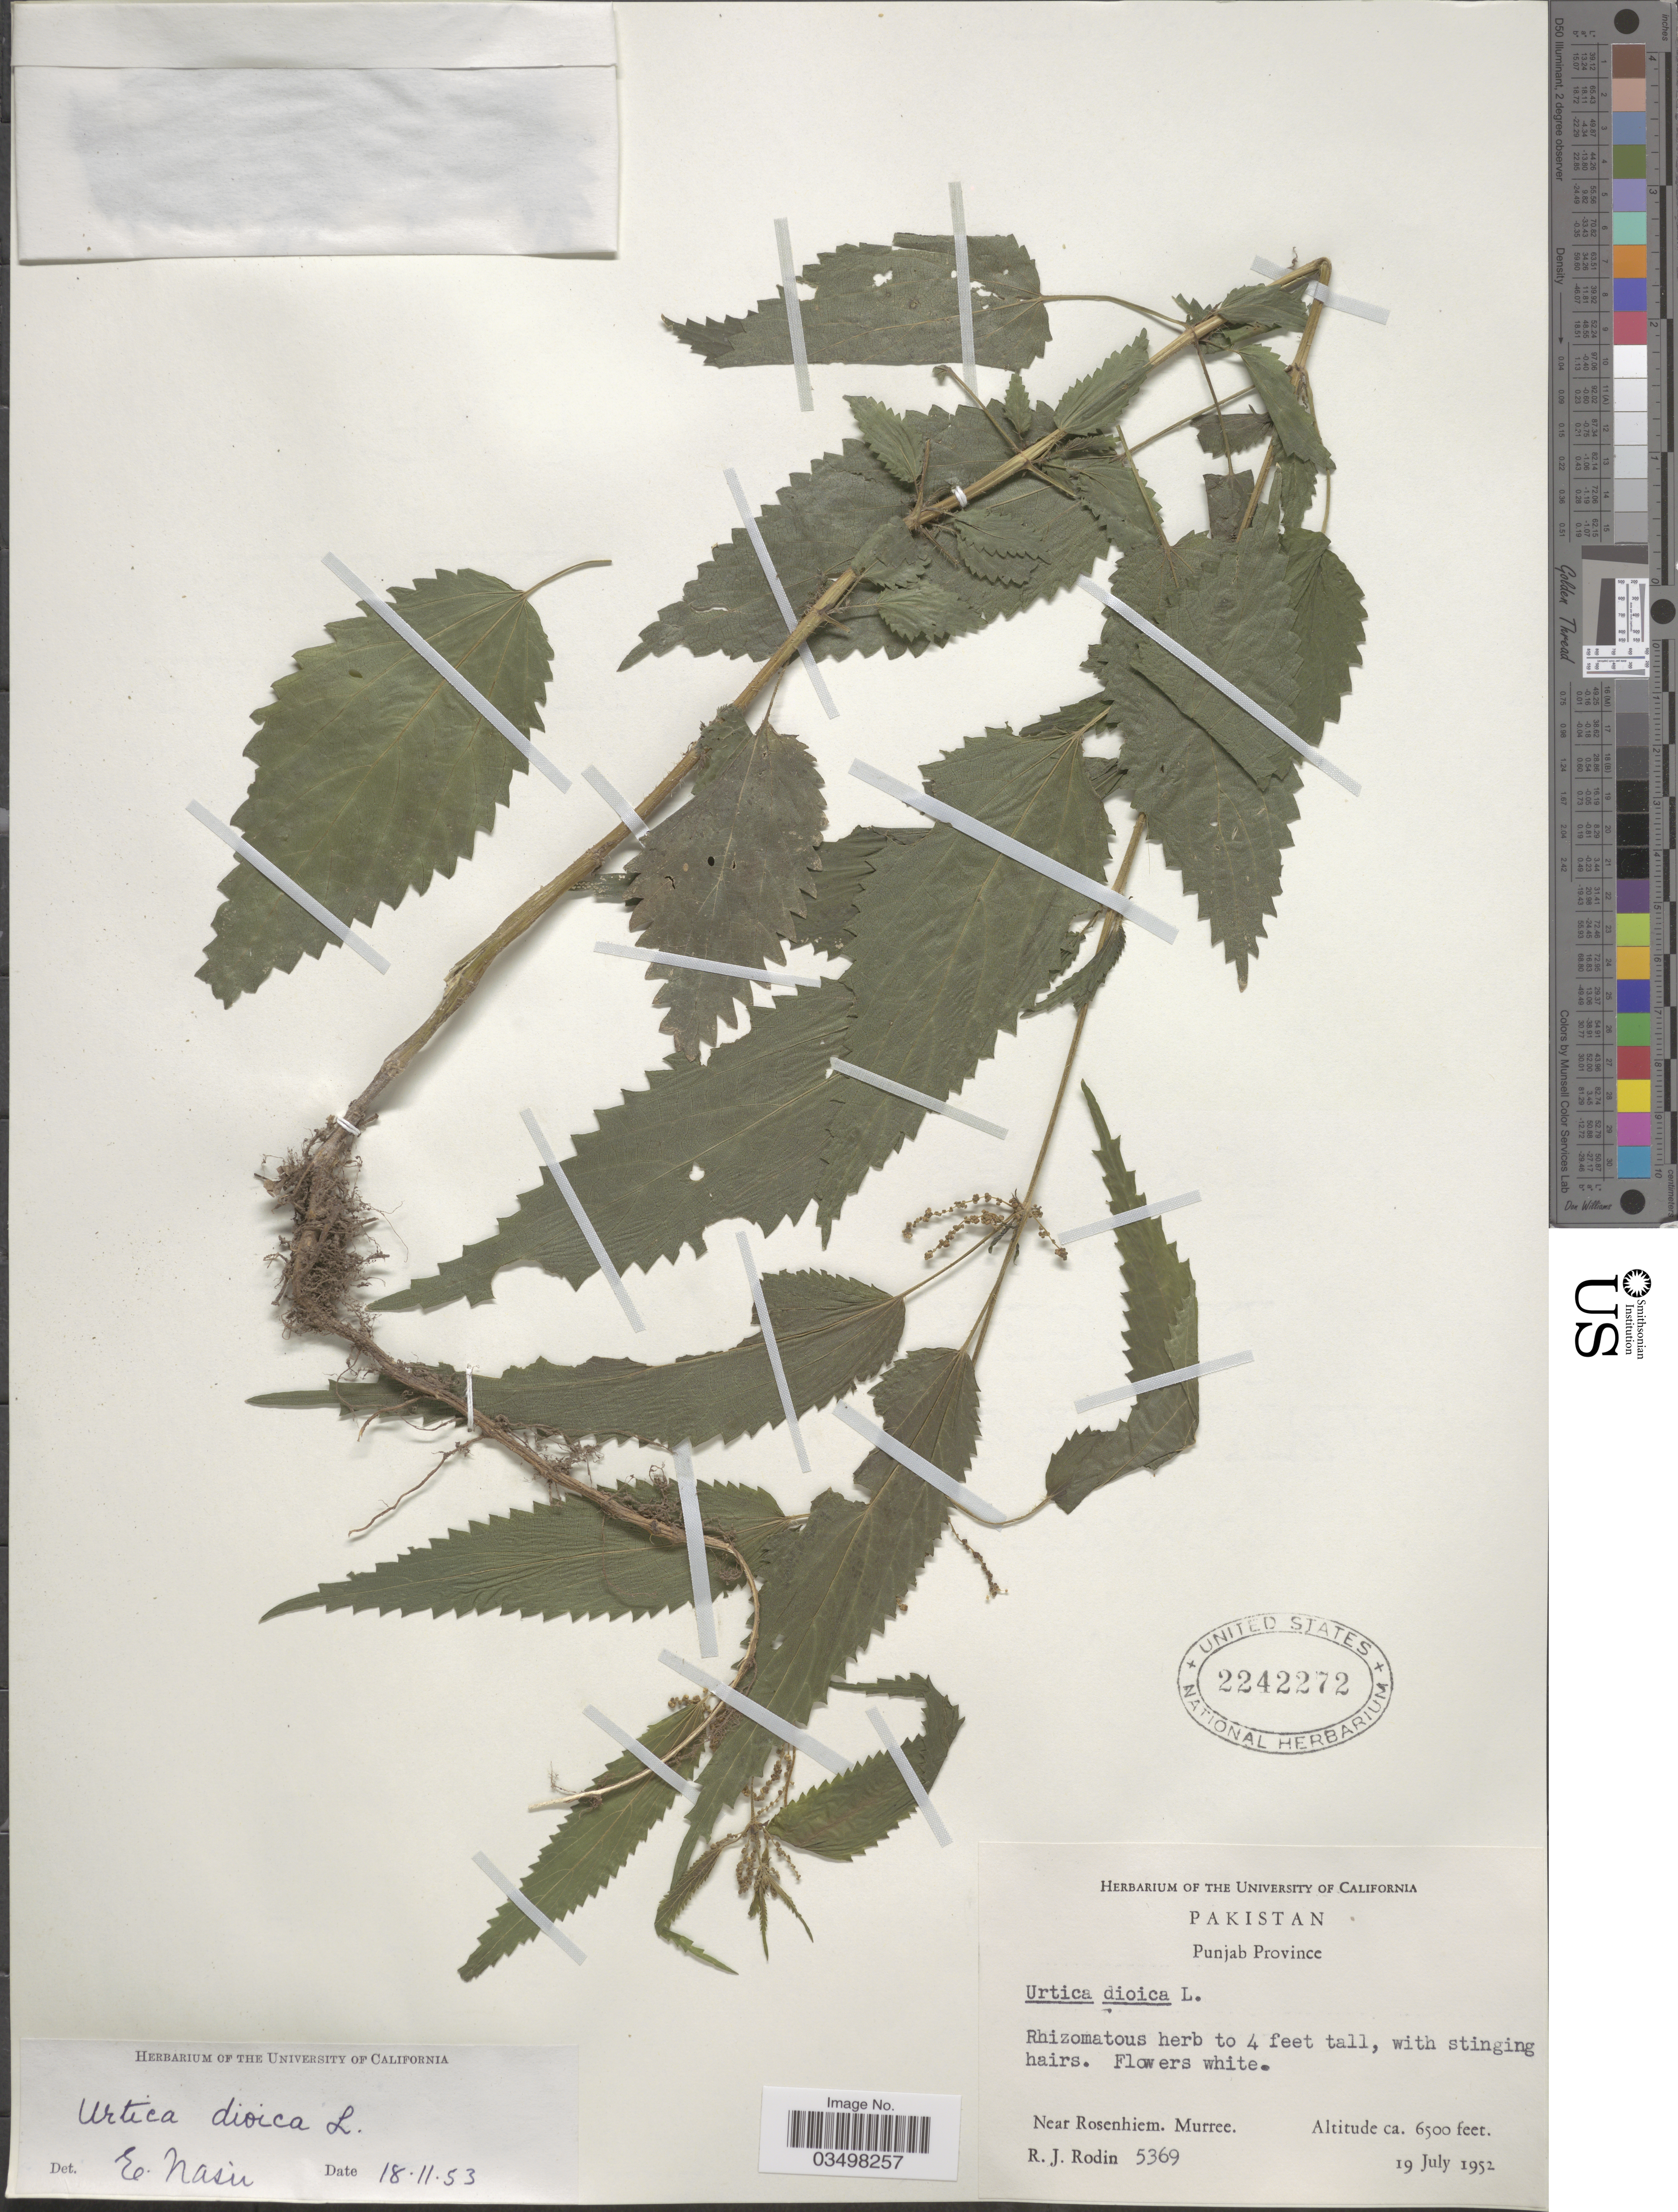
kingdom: Plantae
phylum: Tracheophyta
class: Magnoliopsida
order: Rosales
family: Urticaceae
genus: Urtica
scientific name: Urtica dioica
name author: L.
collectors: R. J. Rodin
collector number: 5369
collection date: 1952-07-19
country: Pakistan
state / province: Punjab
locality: Near Rosenhiem. Murree.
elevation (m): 1981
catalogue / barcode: US 2242272